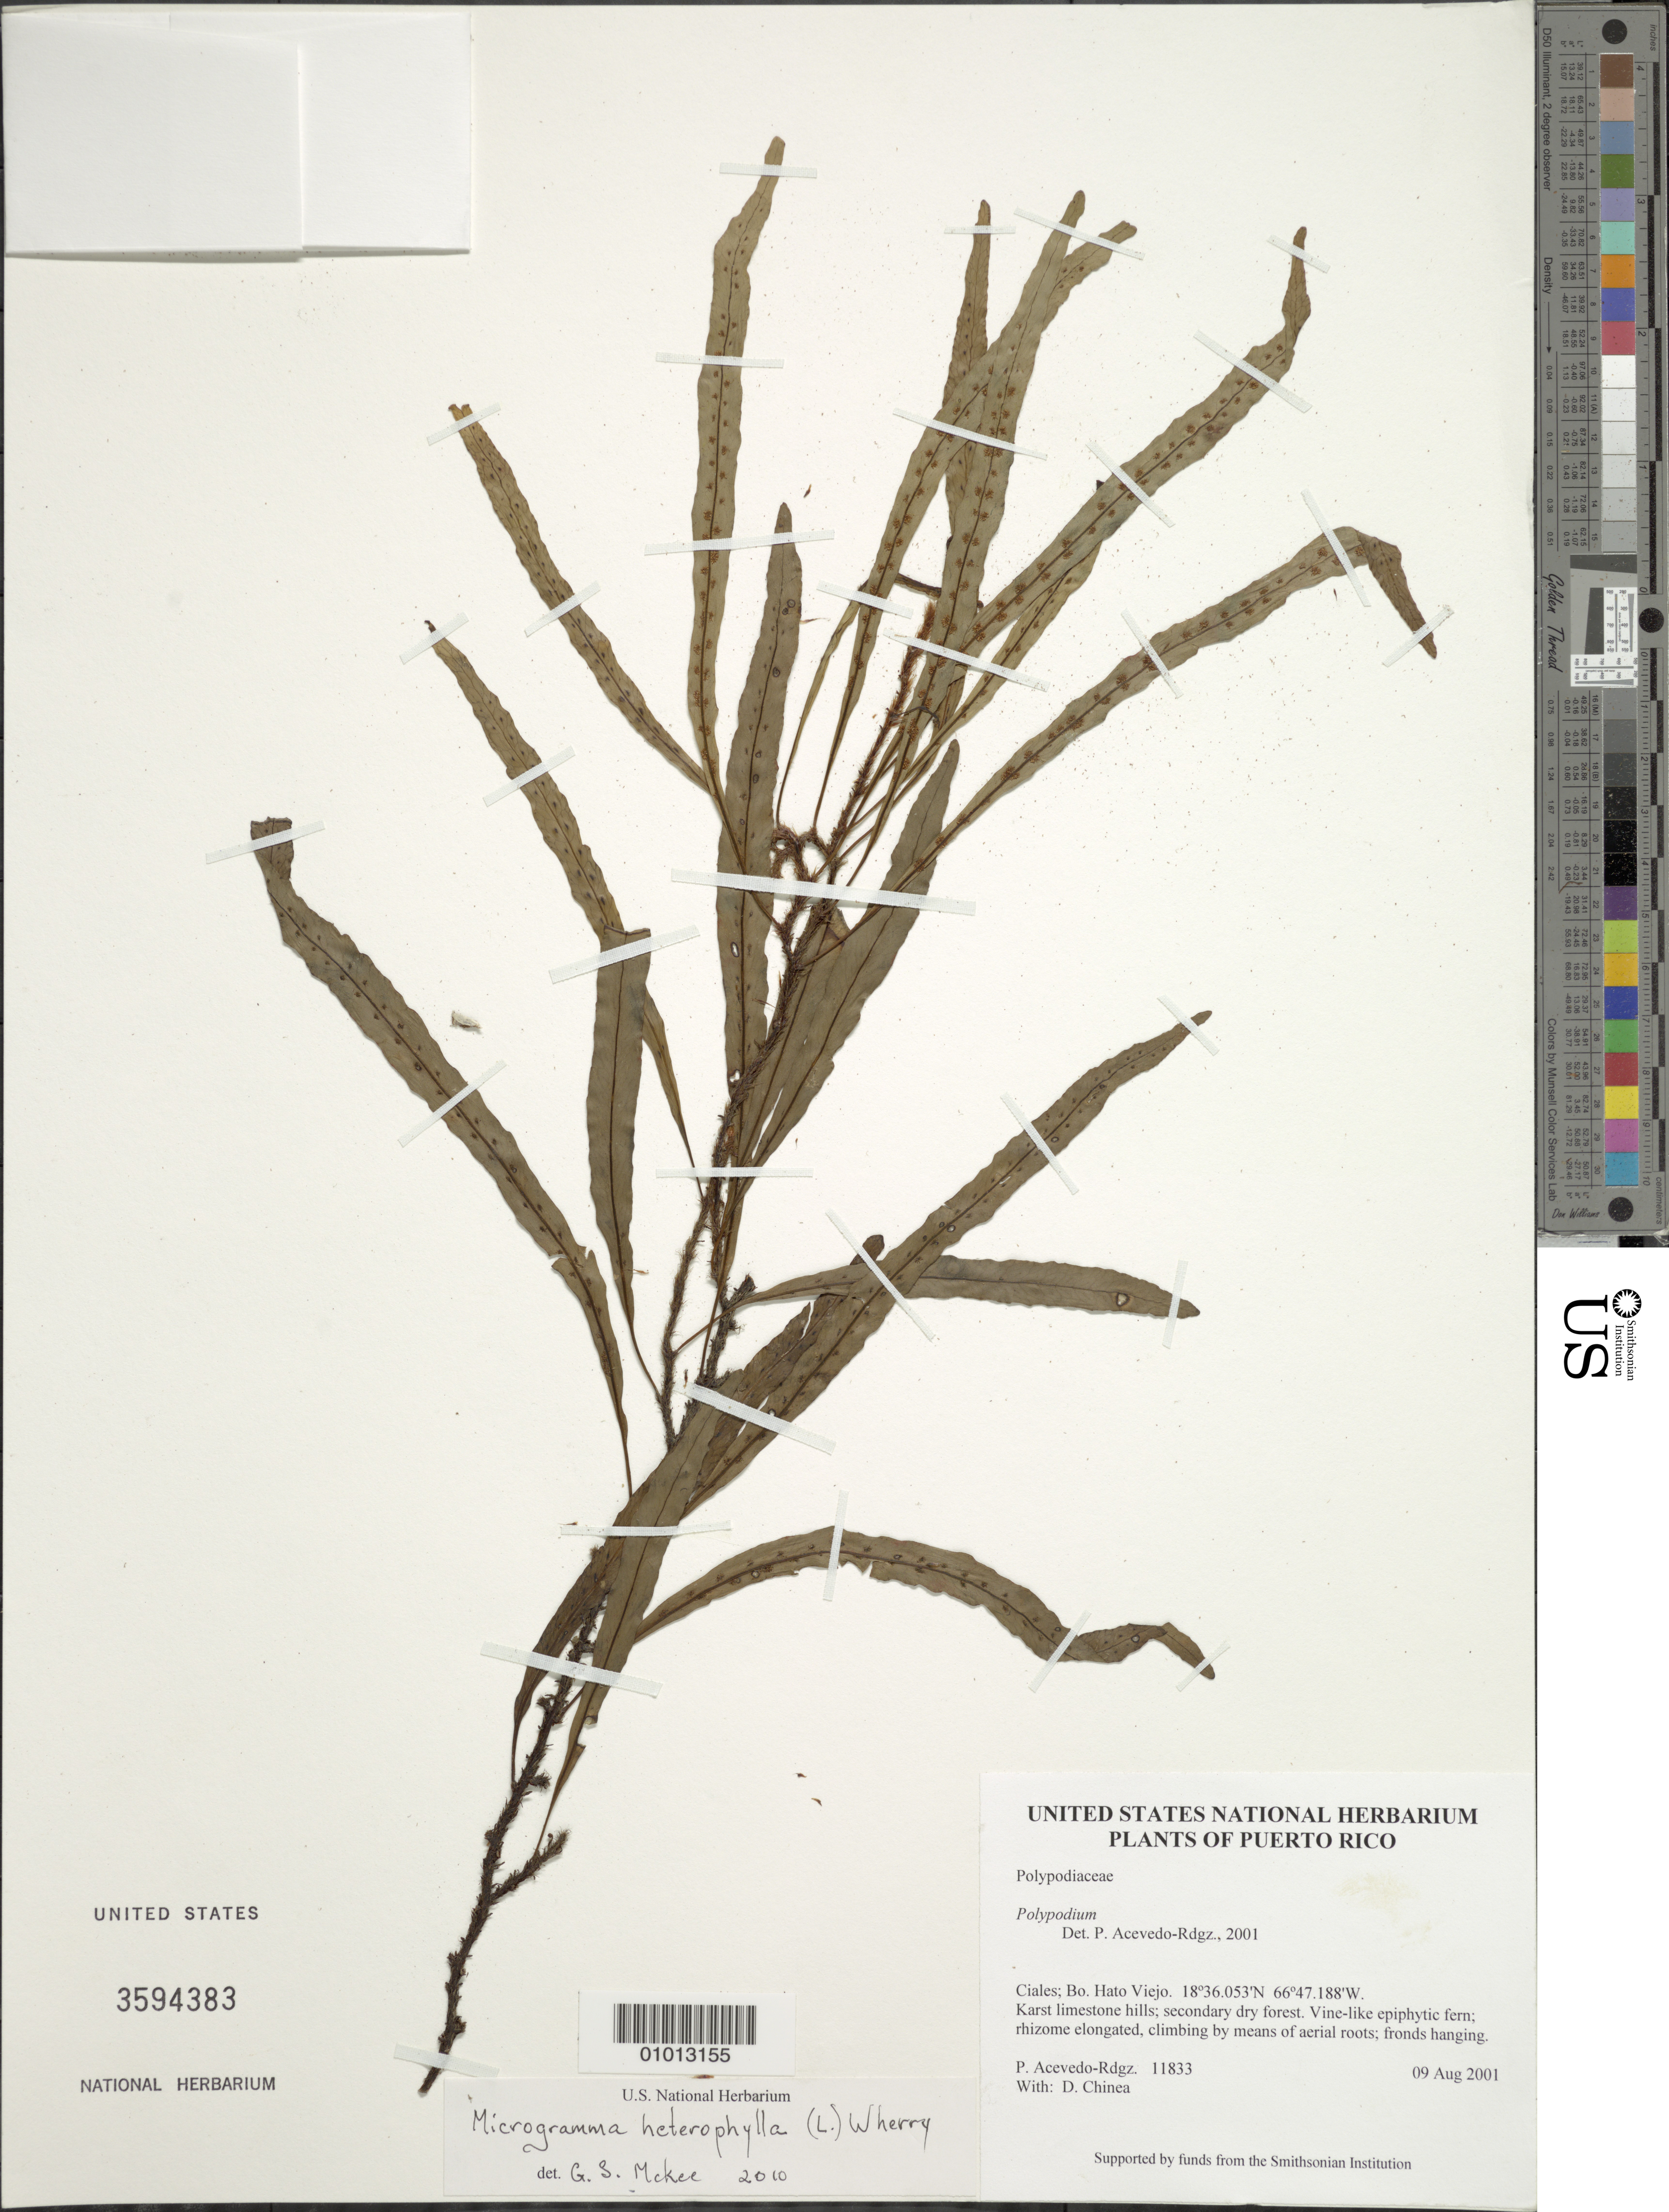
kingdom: Plantae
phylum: Tracheophyta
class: Polypodiopsida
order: Polypodiales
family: Polypodiaceae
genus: Microgramma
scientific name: Microgramma heterophylla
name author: (L.) Wherry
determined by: McKee, G. S., (US), NMNH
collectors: P. Acevedo-Rodr. & D. Chinea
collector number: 11833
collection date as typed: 09 Aug 2001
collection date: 2001-08-09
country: Puerto Rico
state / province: Ciales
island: Puerto Rico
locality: Ciales; Bo. Hato Viejo.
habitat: Karst limestone hills; secondary dry forest.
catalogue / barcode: US 3594383